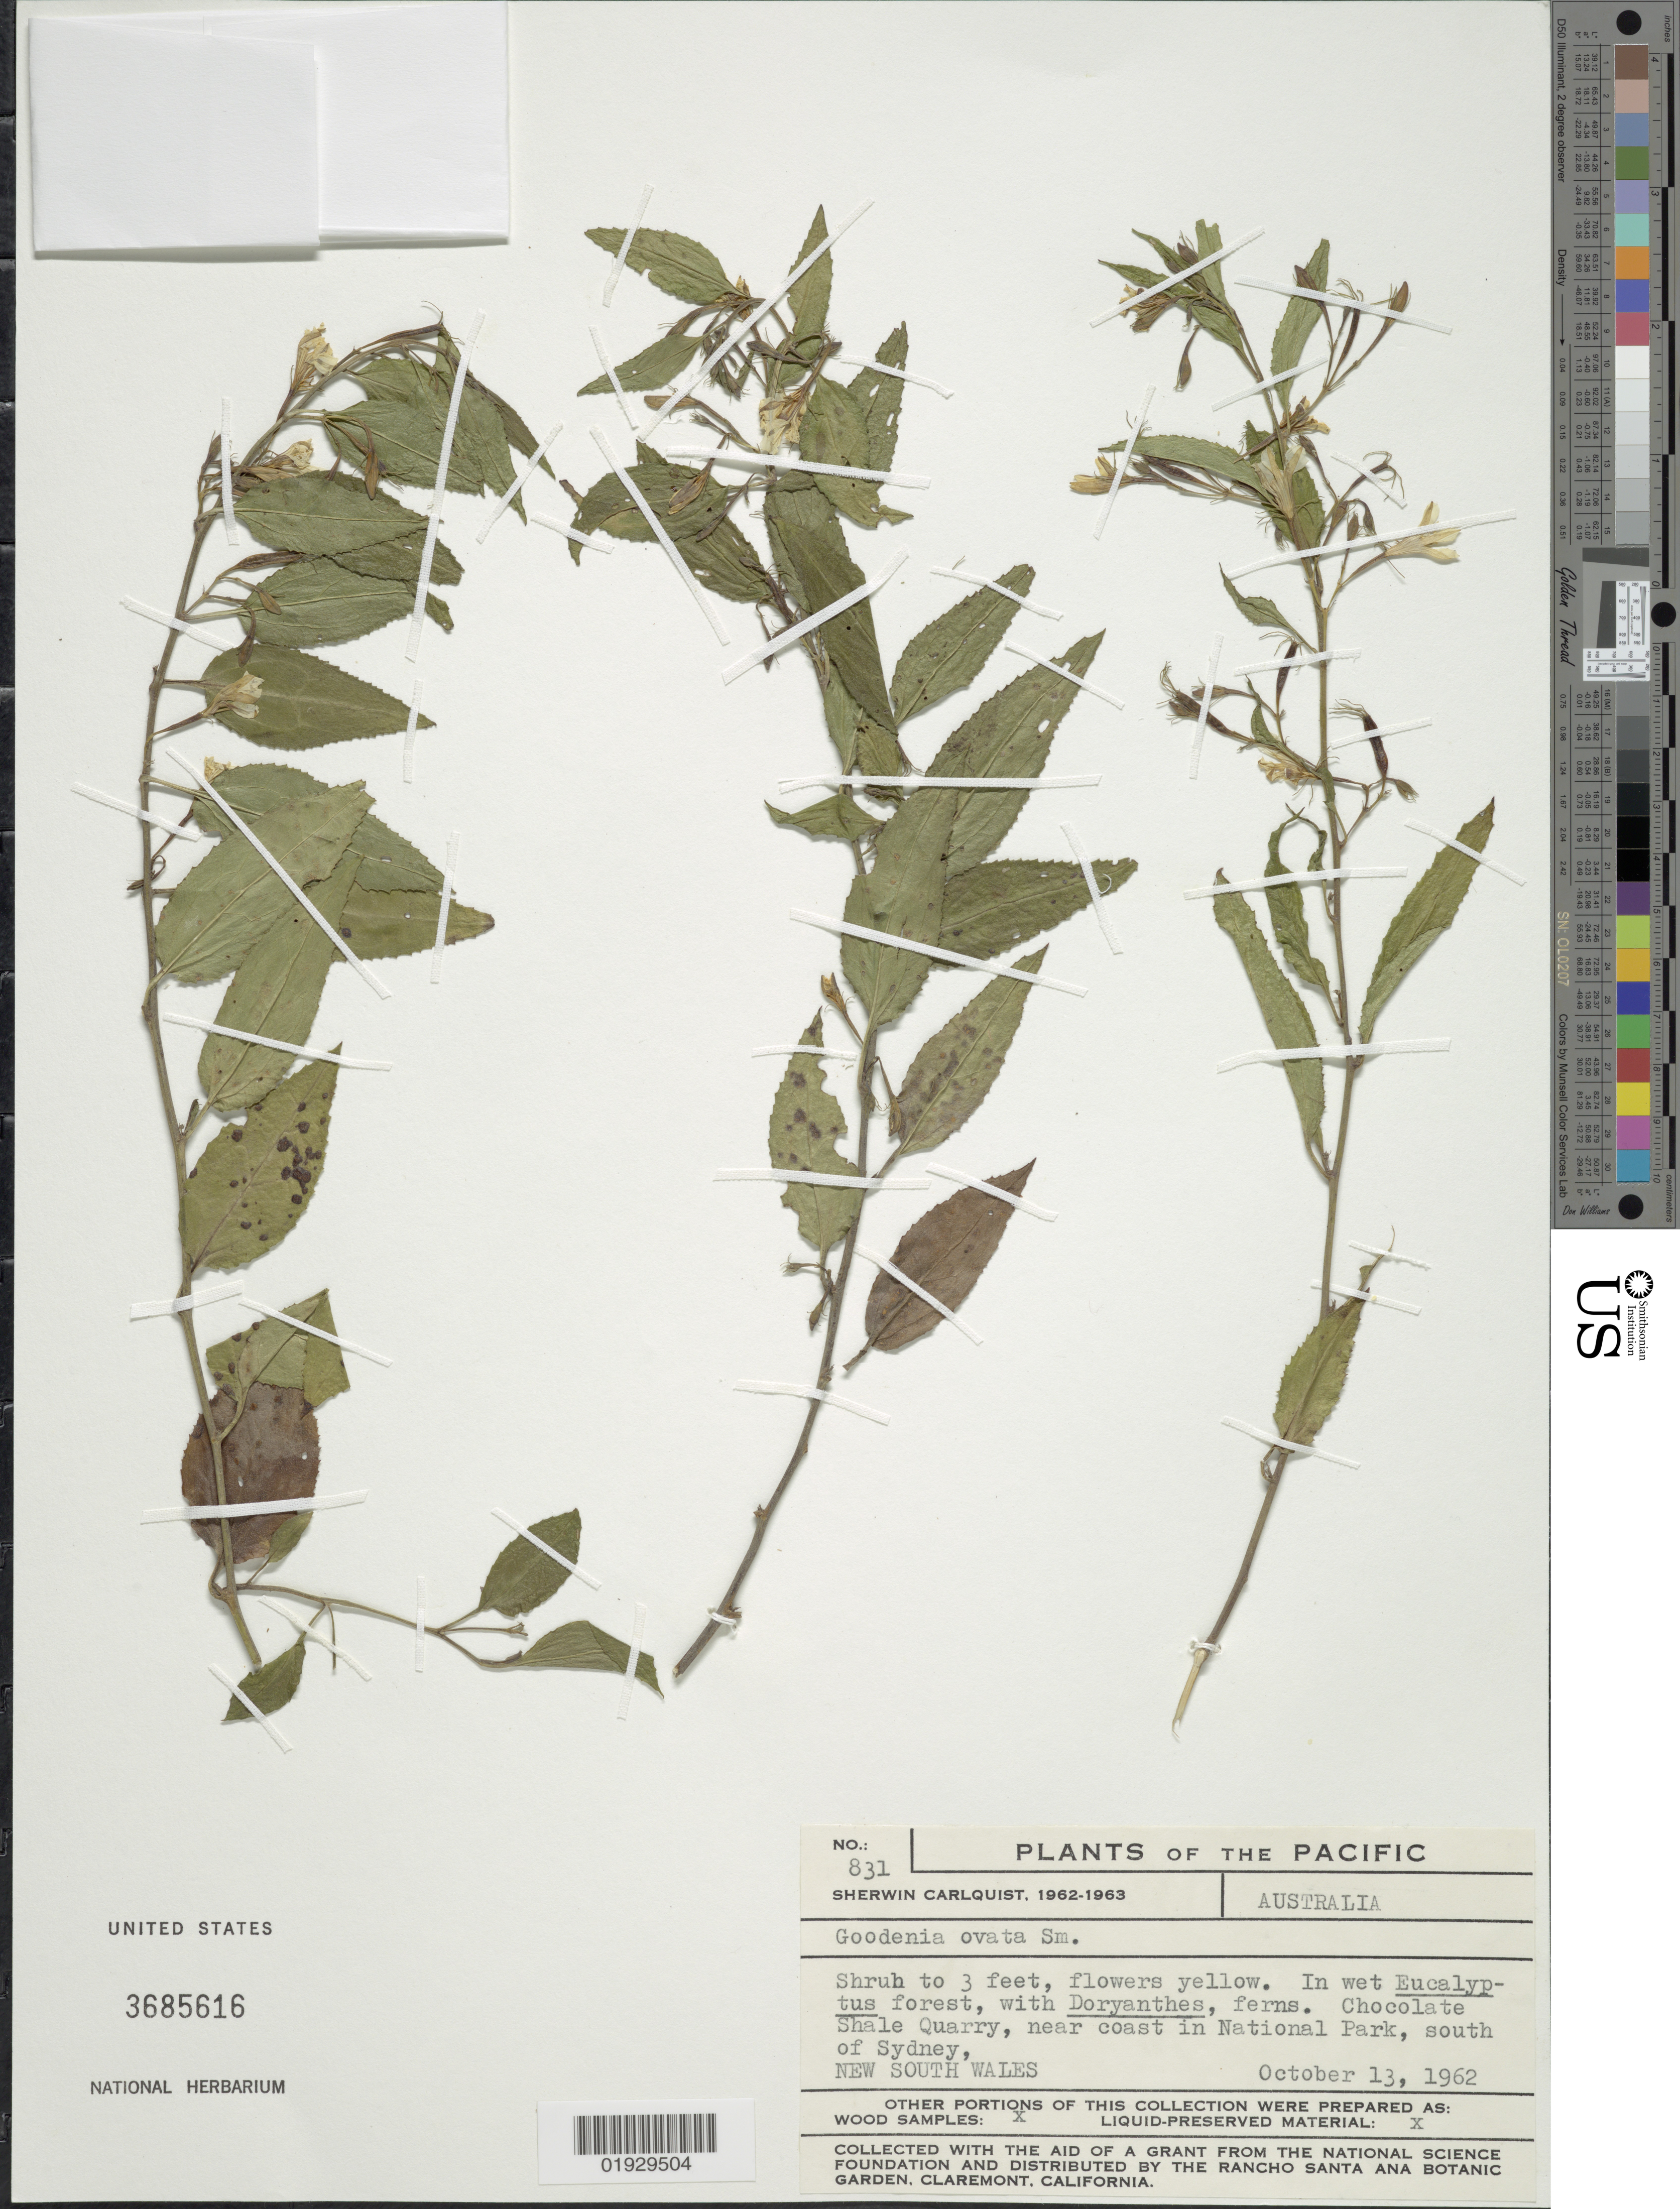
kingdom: Plantae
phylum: Tracheophyta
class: Magnoliopsida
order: Asterales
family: Goodeniaceae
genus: Goodenia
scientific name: Goodenia ovata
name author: Sm.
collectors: S. Carlquist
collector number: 831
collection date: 1962-10-13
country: Australia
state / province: New South Wales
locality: The Pacific, Chocolate Shale Quarry, near coast in National Park, south of Sydney.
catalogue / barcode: US 3685616